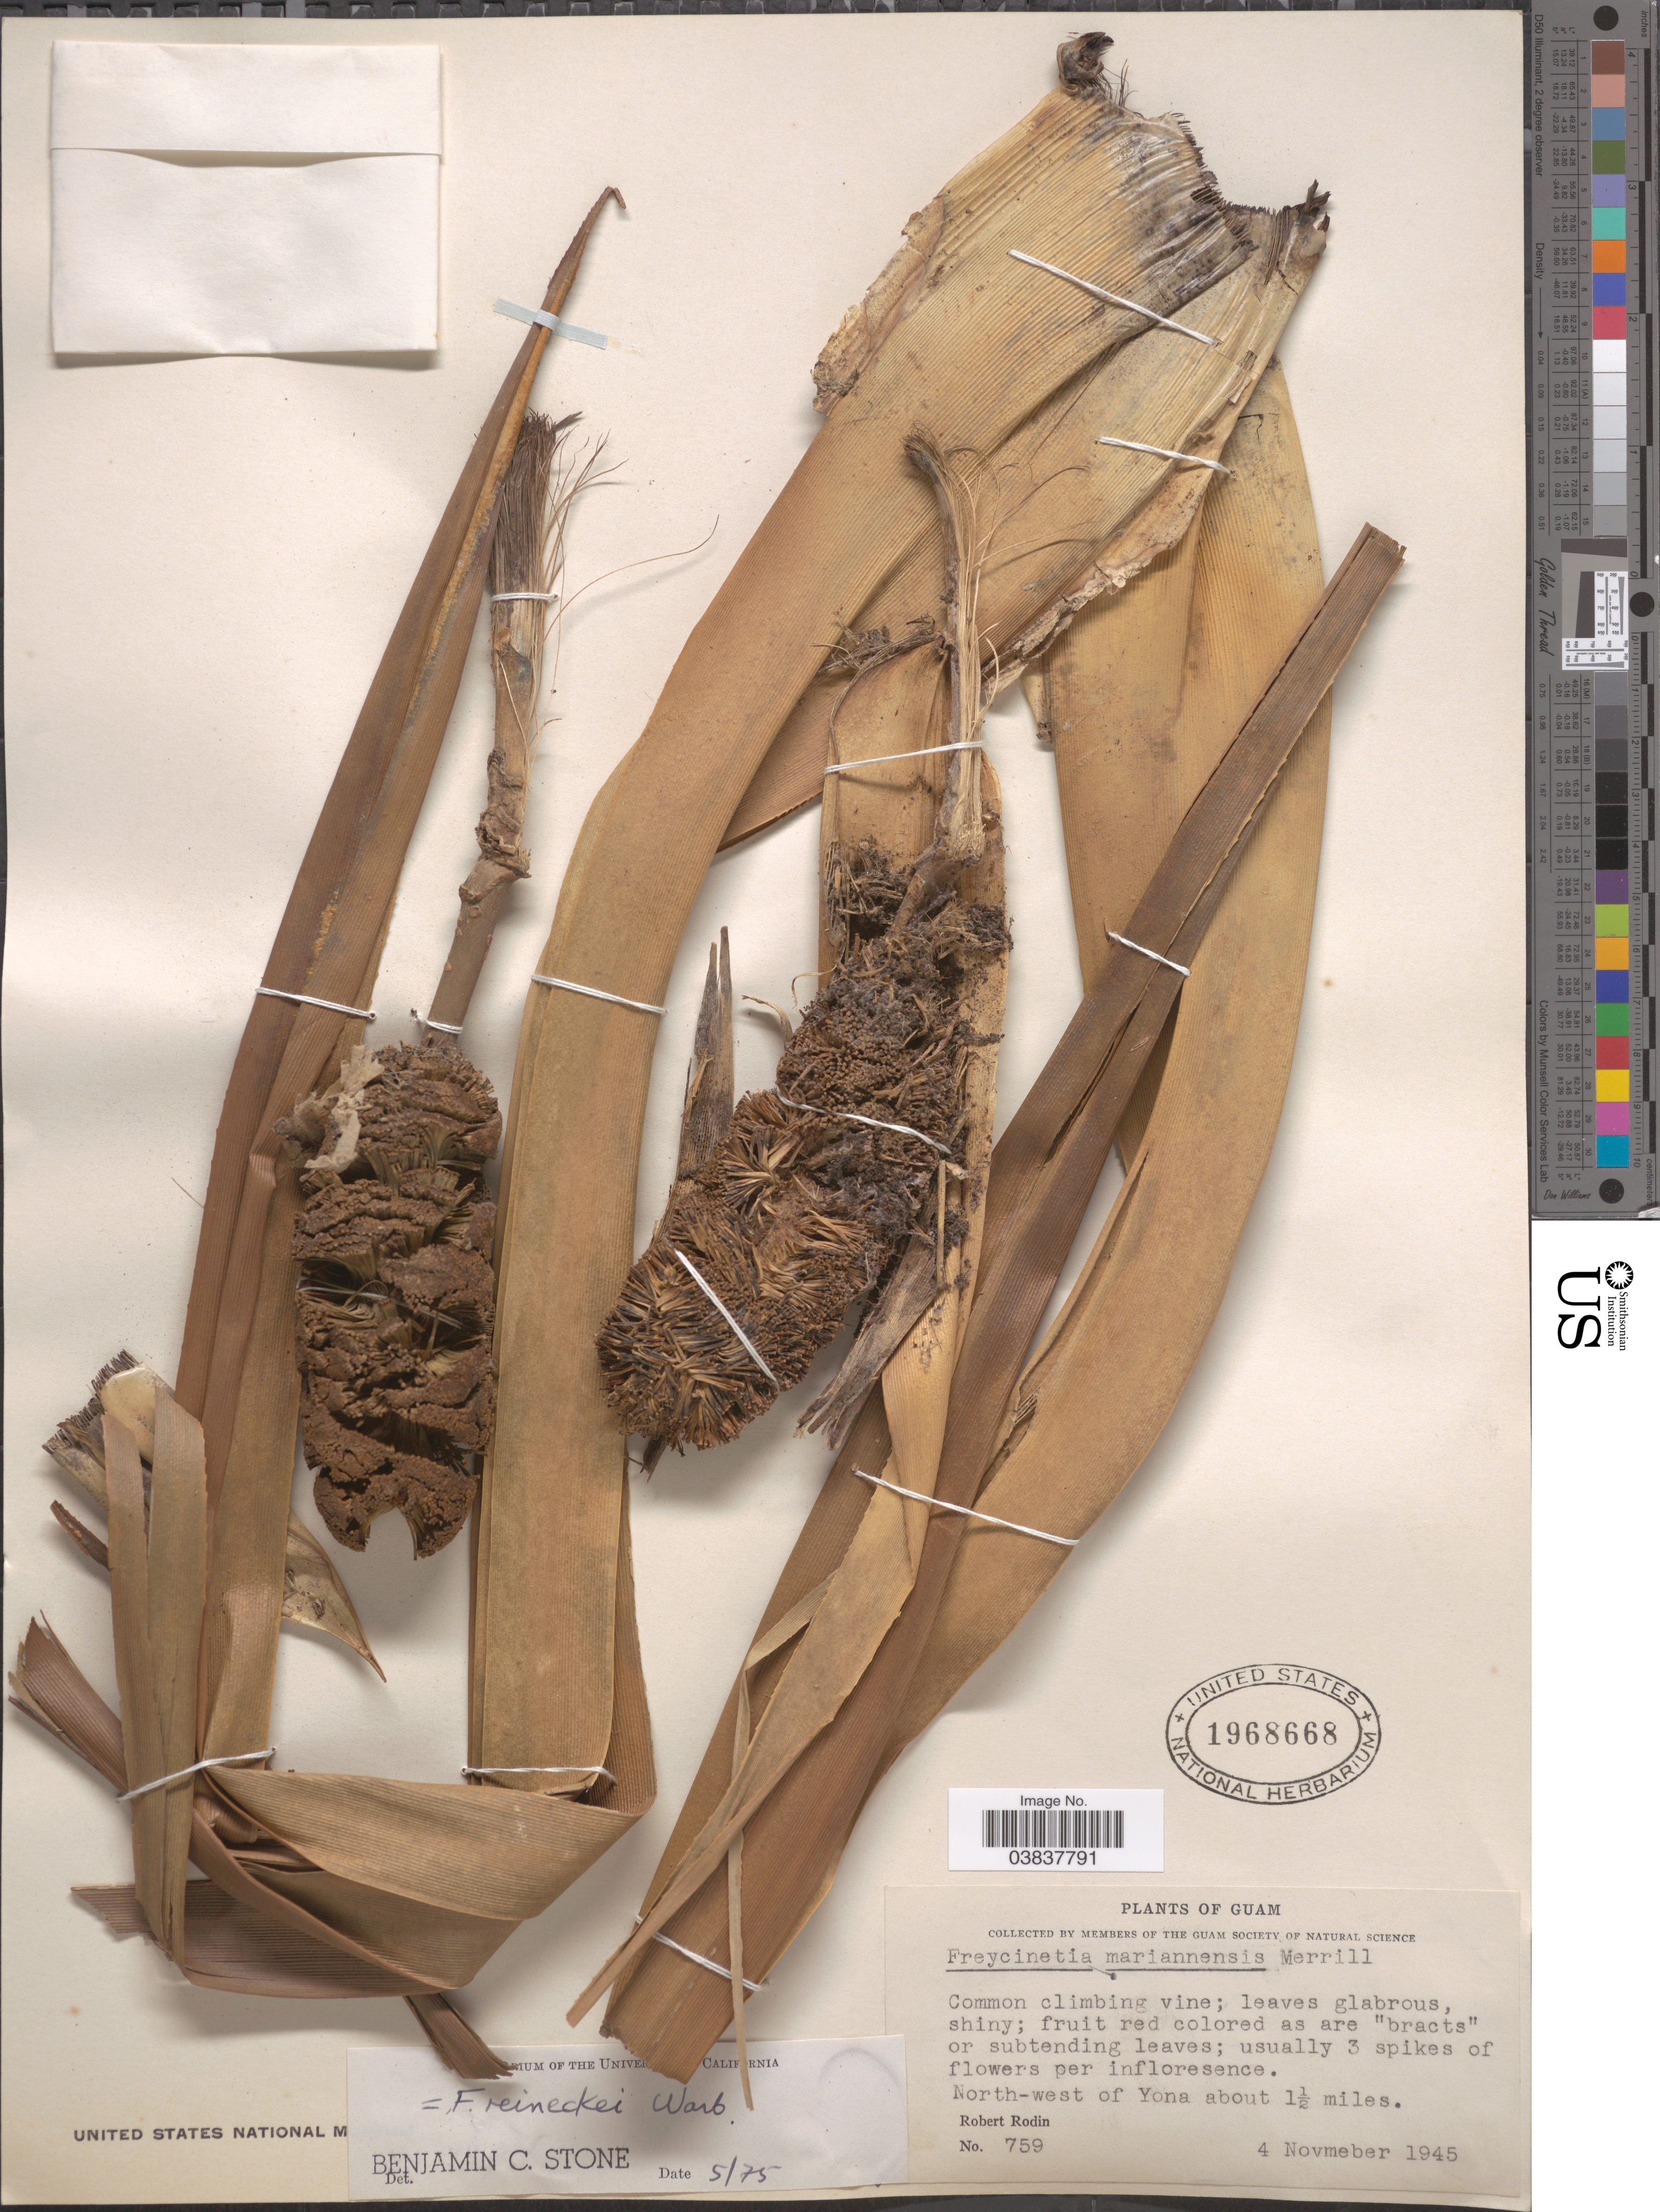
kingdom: Plantae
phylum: Tracheophyta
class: Liliopsida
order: Pandanales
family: Pandanaceae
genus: Freycinetia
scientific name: Freycinetia reineckei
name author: Warb. ex Reinecke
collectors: R. Rodin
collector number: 759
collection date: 1945-11-04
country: Guam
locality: North-west of Yona about 1½ miles.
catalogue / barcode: US 1968668